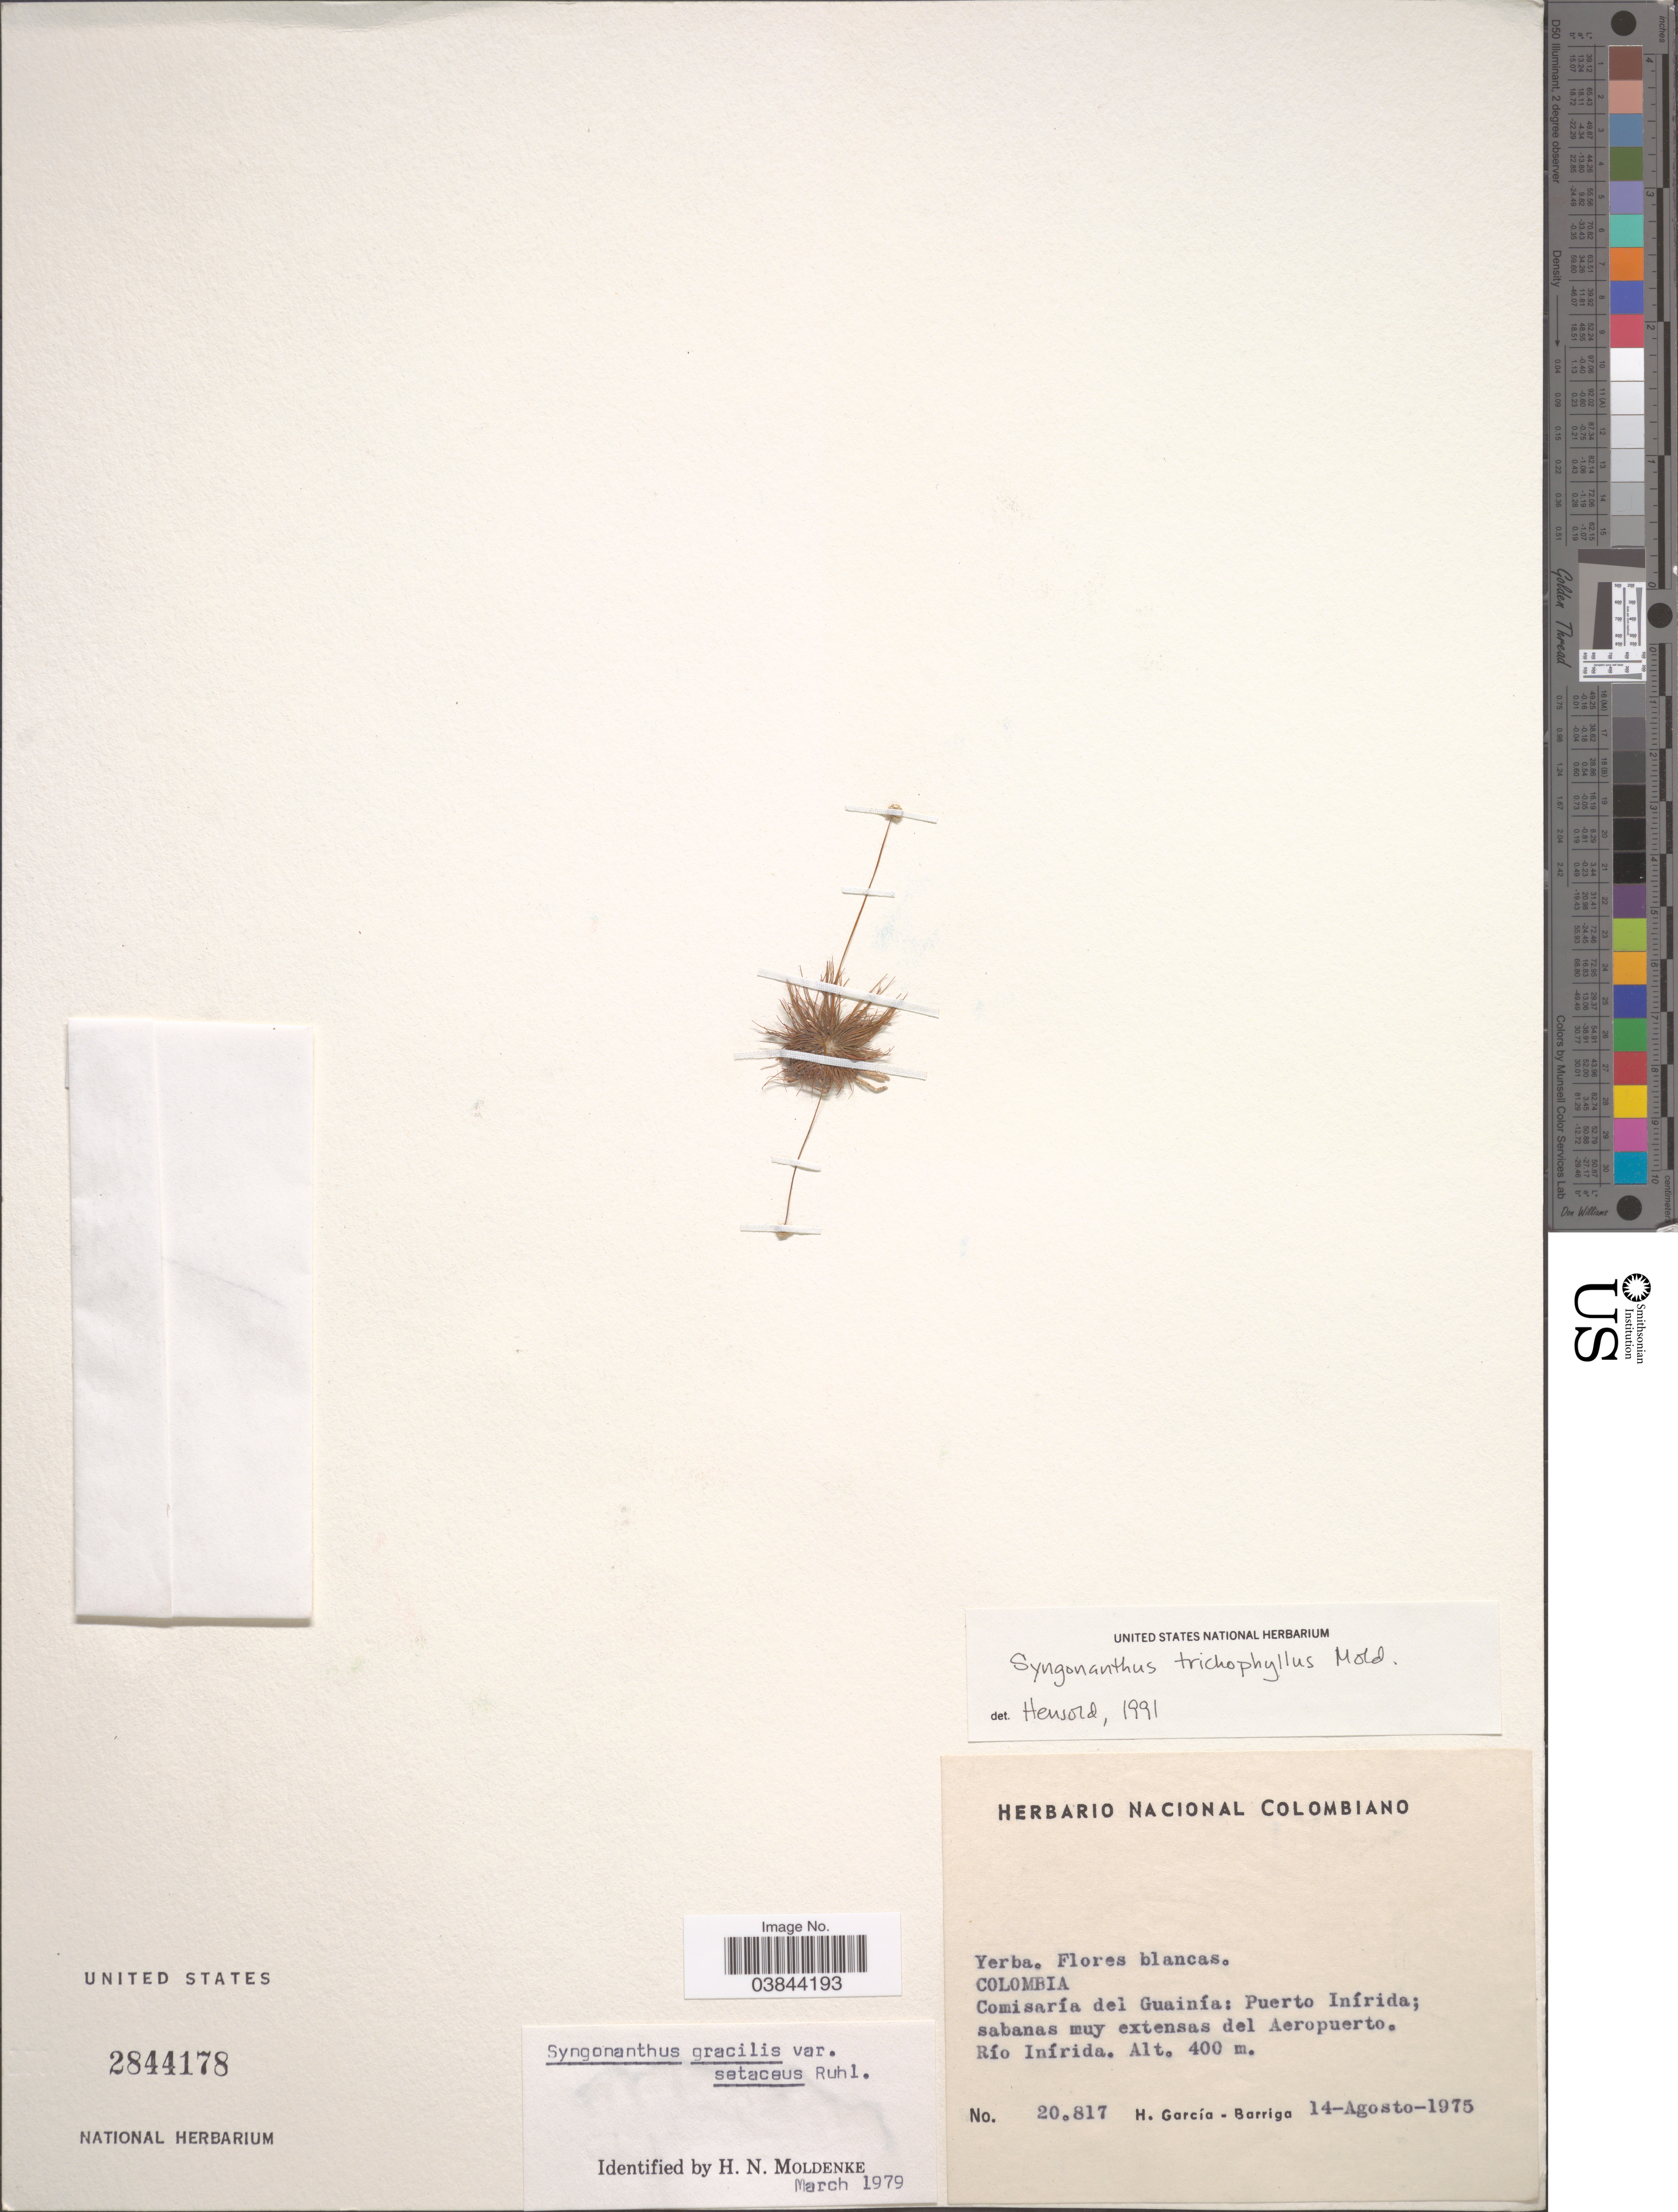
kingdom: Plantae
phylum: Tracheophyta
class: Liliopsida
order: Poales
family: Eriocaulaceae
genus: Syngonanthus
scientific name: Syngonanthus trichophyllus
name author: Moldenke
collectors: H. García Barriga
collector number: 20817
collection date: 1975-08-14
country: Colombia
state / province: Guainía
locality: Comisaría del Guainía: Puerto Inírida; sabanas muy extensas del Aeropuerto. Río Inírida.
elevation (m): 400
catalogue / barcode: US 2844178